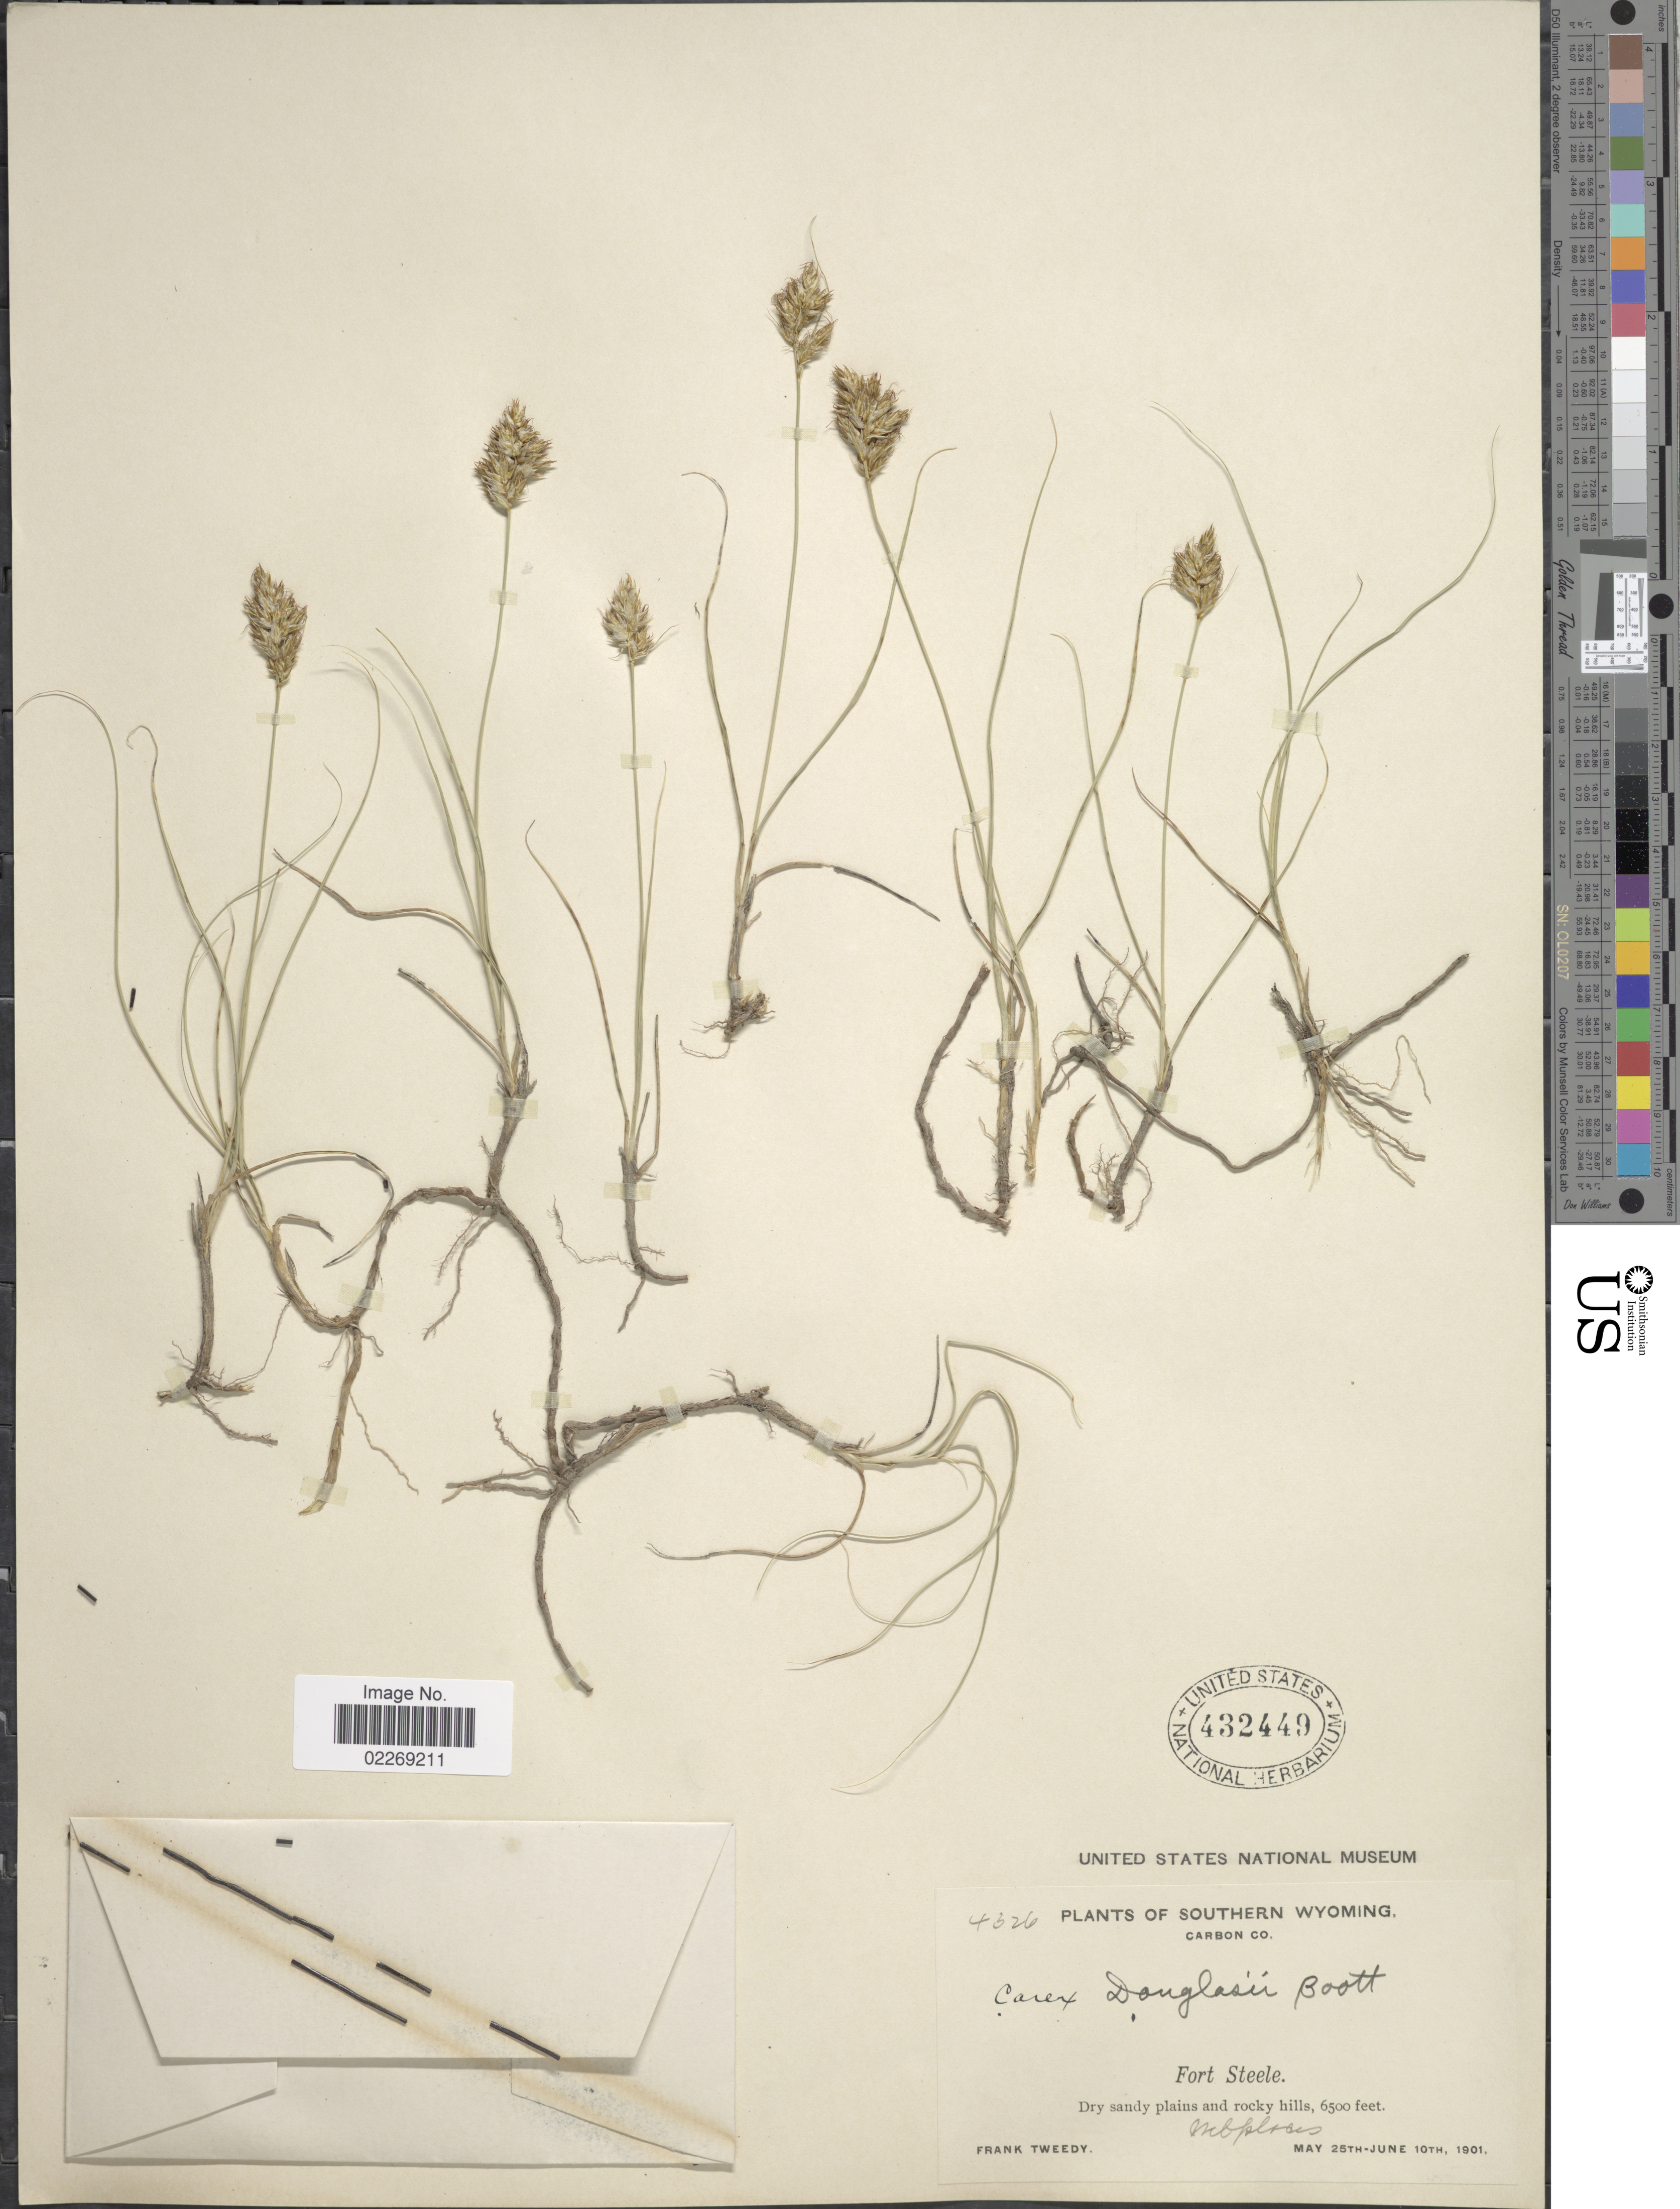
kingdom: Plantae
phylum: Tracheophyta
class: Liliopsida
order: Poales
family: Cyperaceae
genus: Carex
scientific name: Carex douglasii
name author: Boott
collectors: F. Tweedy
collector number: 4326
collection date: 1901-05-25/1901-06-10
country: United States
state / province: Wyoming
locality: Southern Wyoming. Carbon Co. Fort Steele.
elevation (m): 1981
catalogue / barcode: US 432449